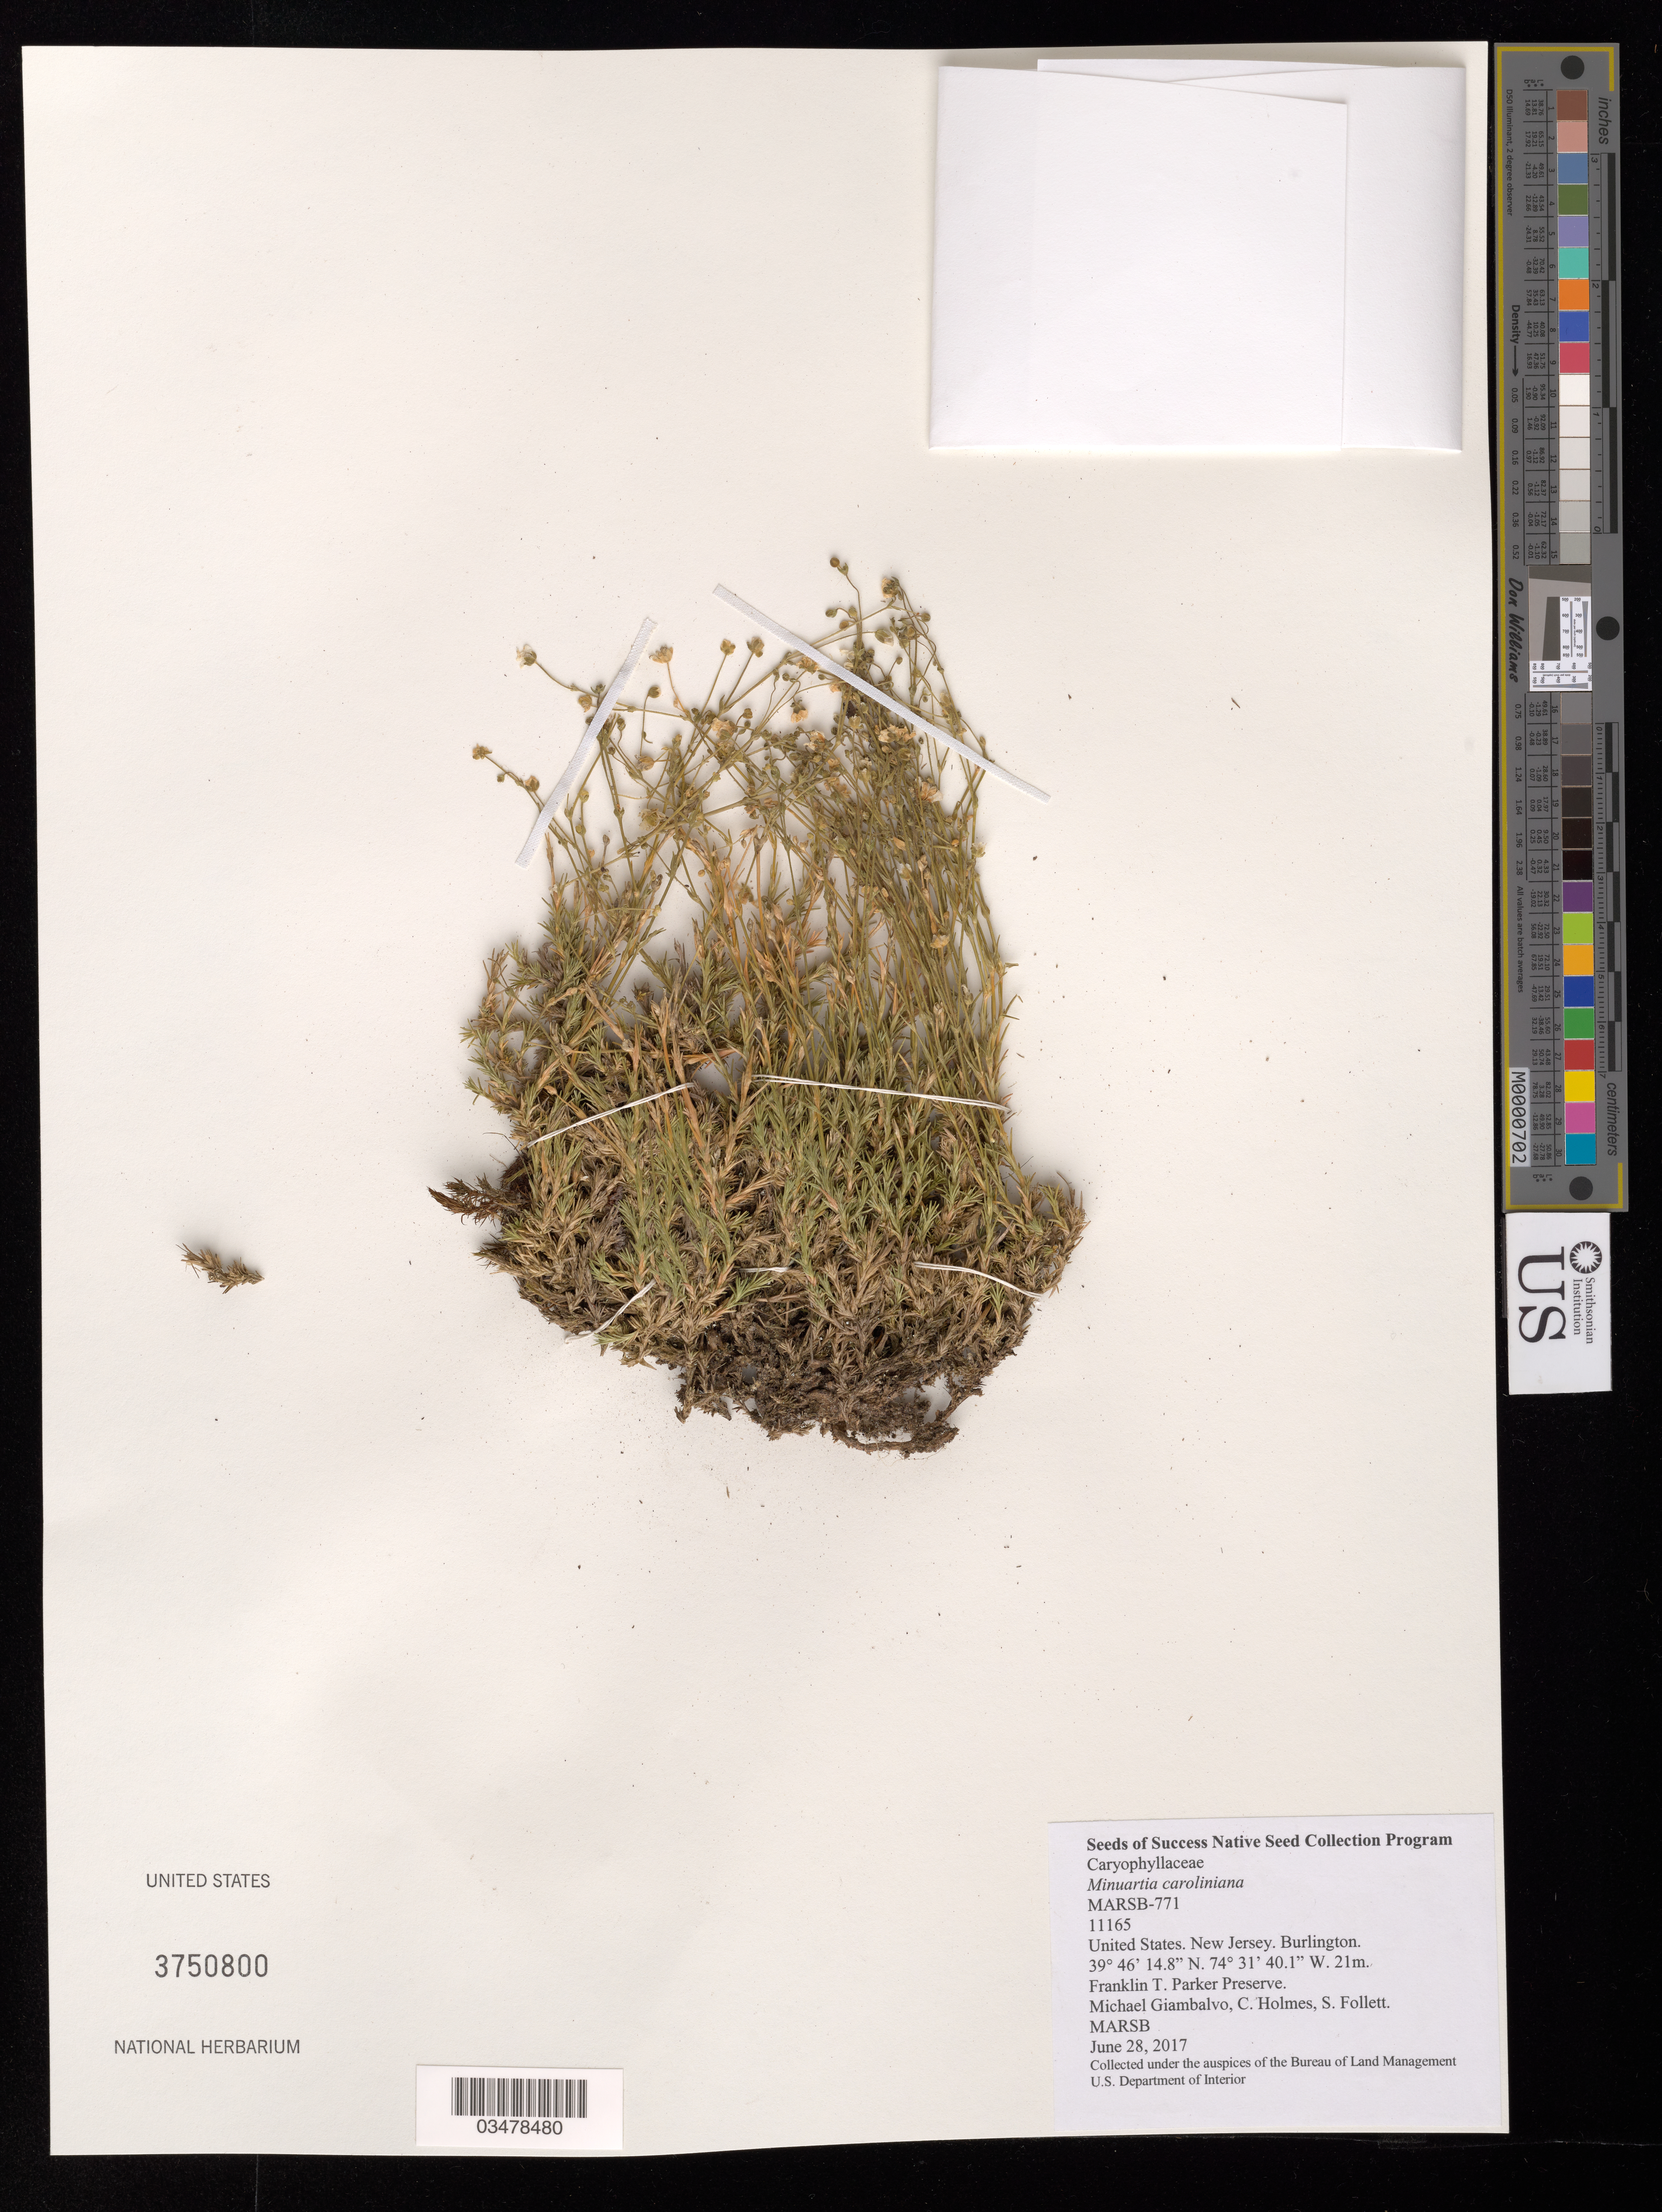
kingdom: Plantae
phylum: Tracheophyta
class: Magnoliopsida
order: Caryophyllales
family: Caryophyllaceae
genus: Minuartia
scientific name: Minuartia caroliniana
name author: (Walter) Mattf.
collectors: M. Giambalvo, C. Holmes & S. Follett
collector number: MARSB-771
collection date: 2017-06-28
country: United States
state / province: New Jersey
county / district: Burlington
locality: Franklin Parker Preserve, Yellow Trail Bog Dykes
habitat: Pitch Pine Lowland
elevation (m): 21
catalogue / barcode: US 3750800